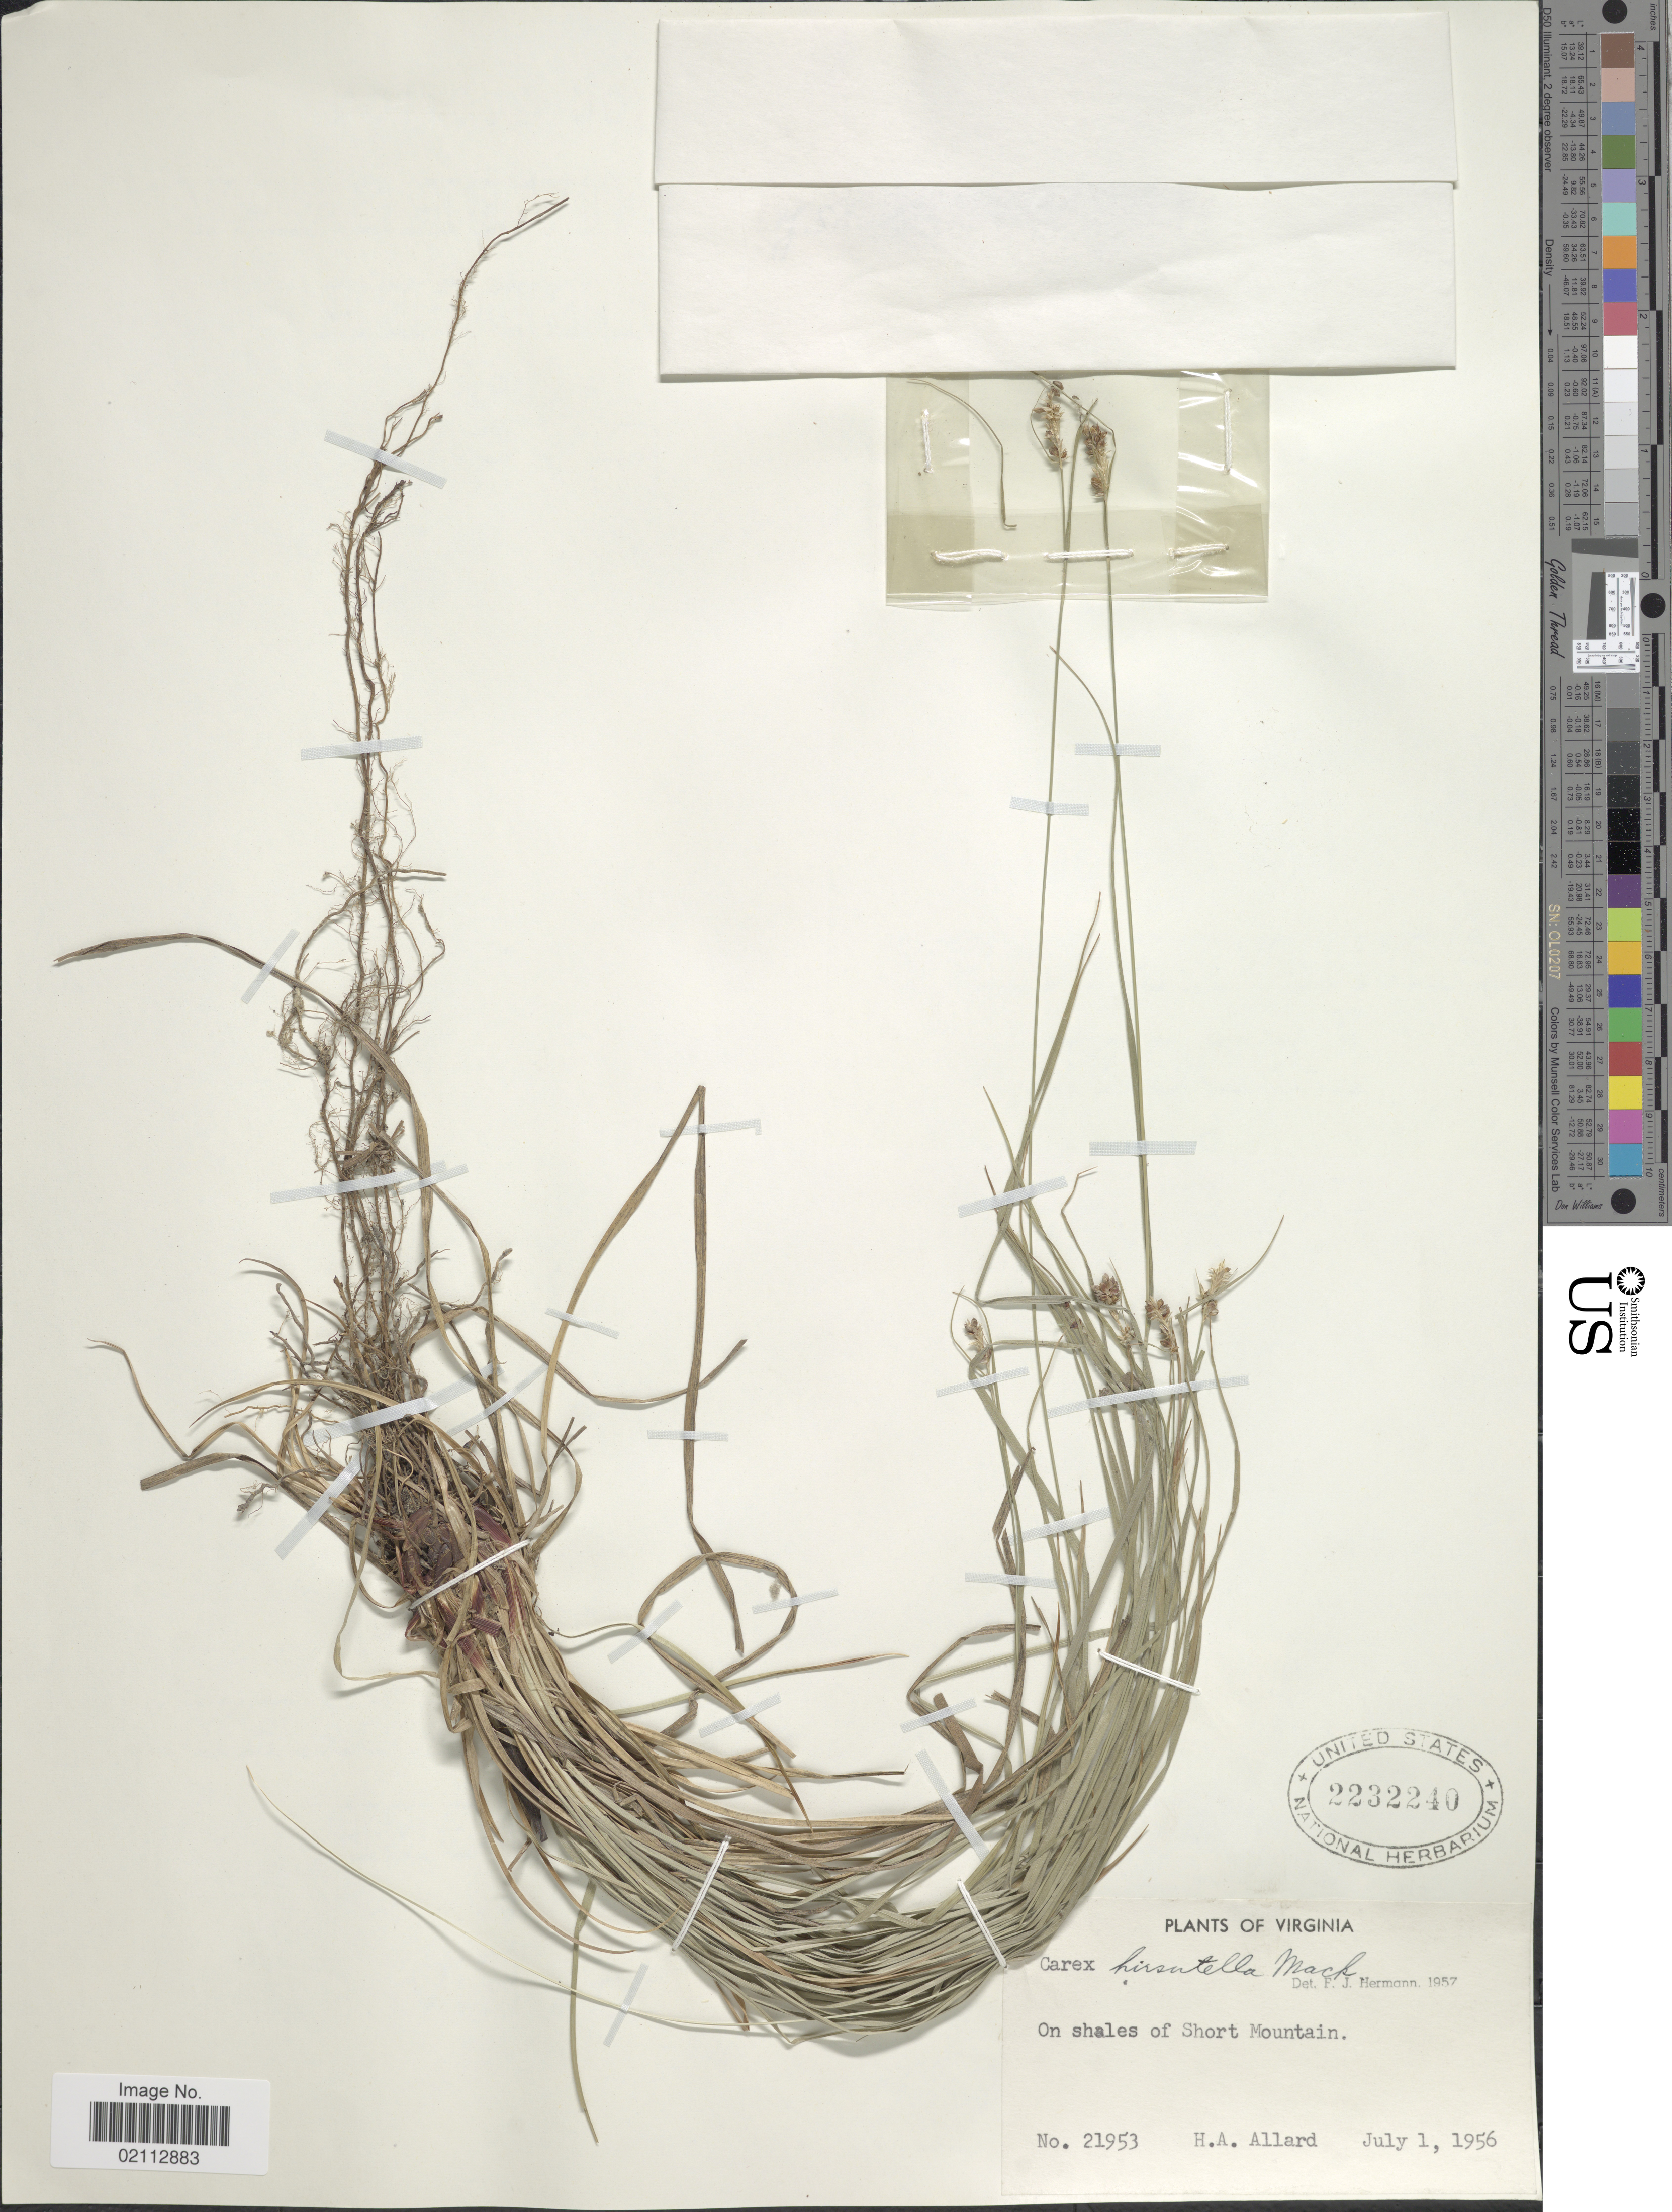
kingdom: Plantae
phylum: Tracheophyta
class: Liliopsida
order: Poales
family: Cyperaceae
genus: Carex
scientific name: Carex hirsutella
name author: Mack.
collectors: H. A. Allard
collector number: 21953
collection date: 1956-07-01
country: United States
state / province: Virginia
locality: On shales of Short Mountain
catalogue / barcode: US 2232240